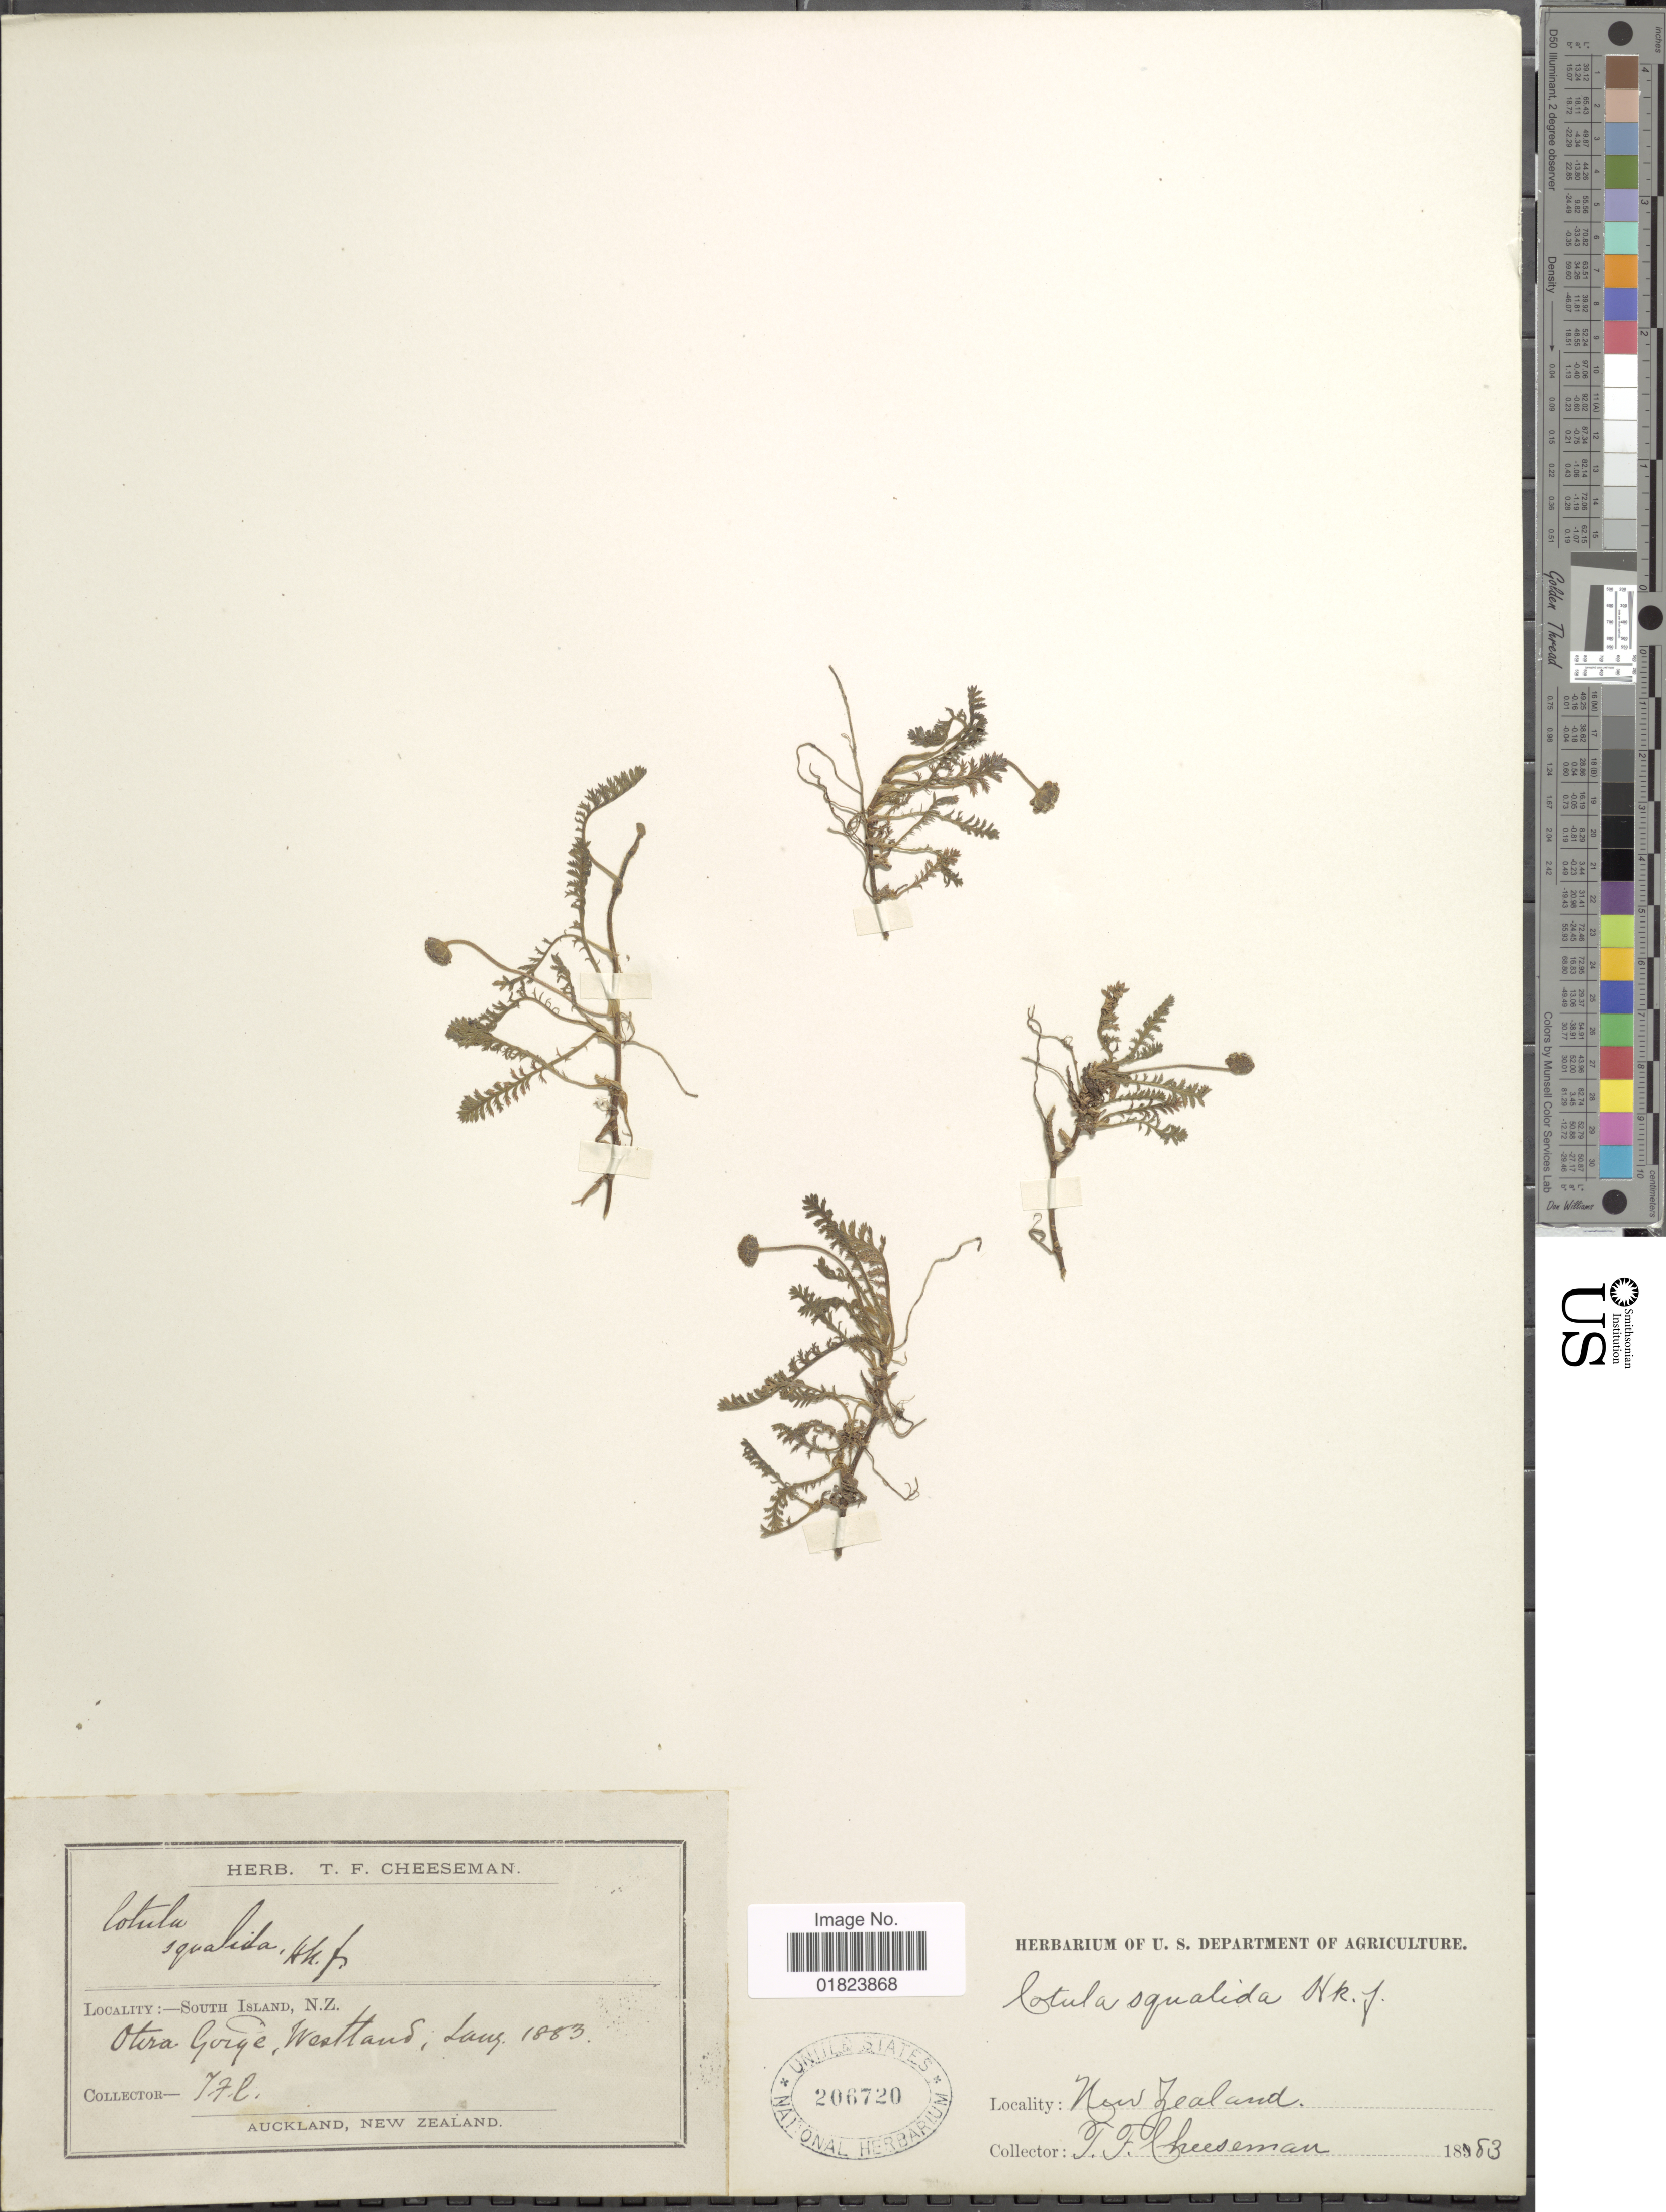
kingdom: Plantae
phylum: Tracheophyta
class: Magnoliopsida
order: Asterales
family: Asteraceae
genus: Cotula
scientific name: Cotula squalida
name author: Hook. f.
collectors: T. F. Cheeseman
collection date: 1883-08-01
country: New Zealand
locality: South Island, Otira Gorge, Westland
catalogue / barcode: US 206720